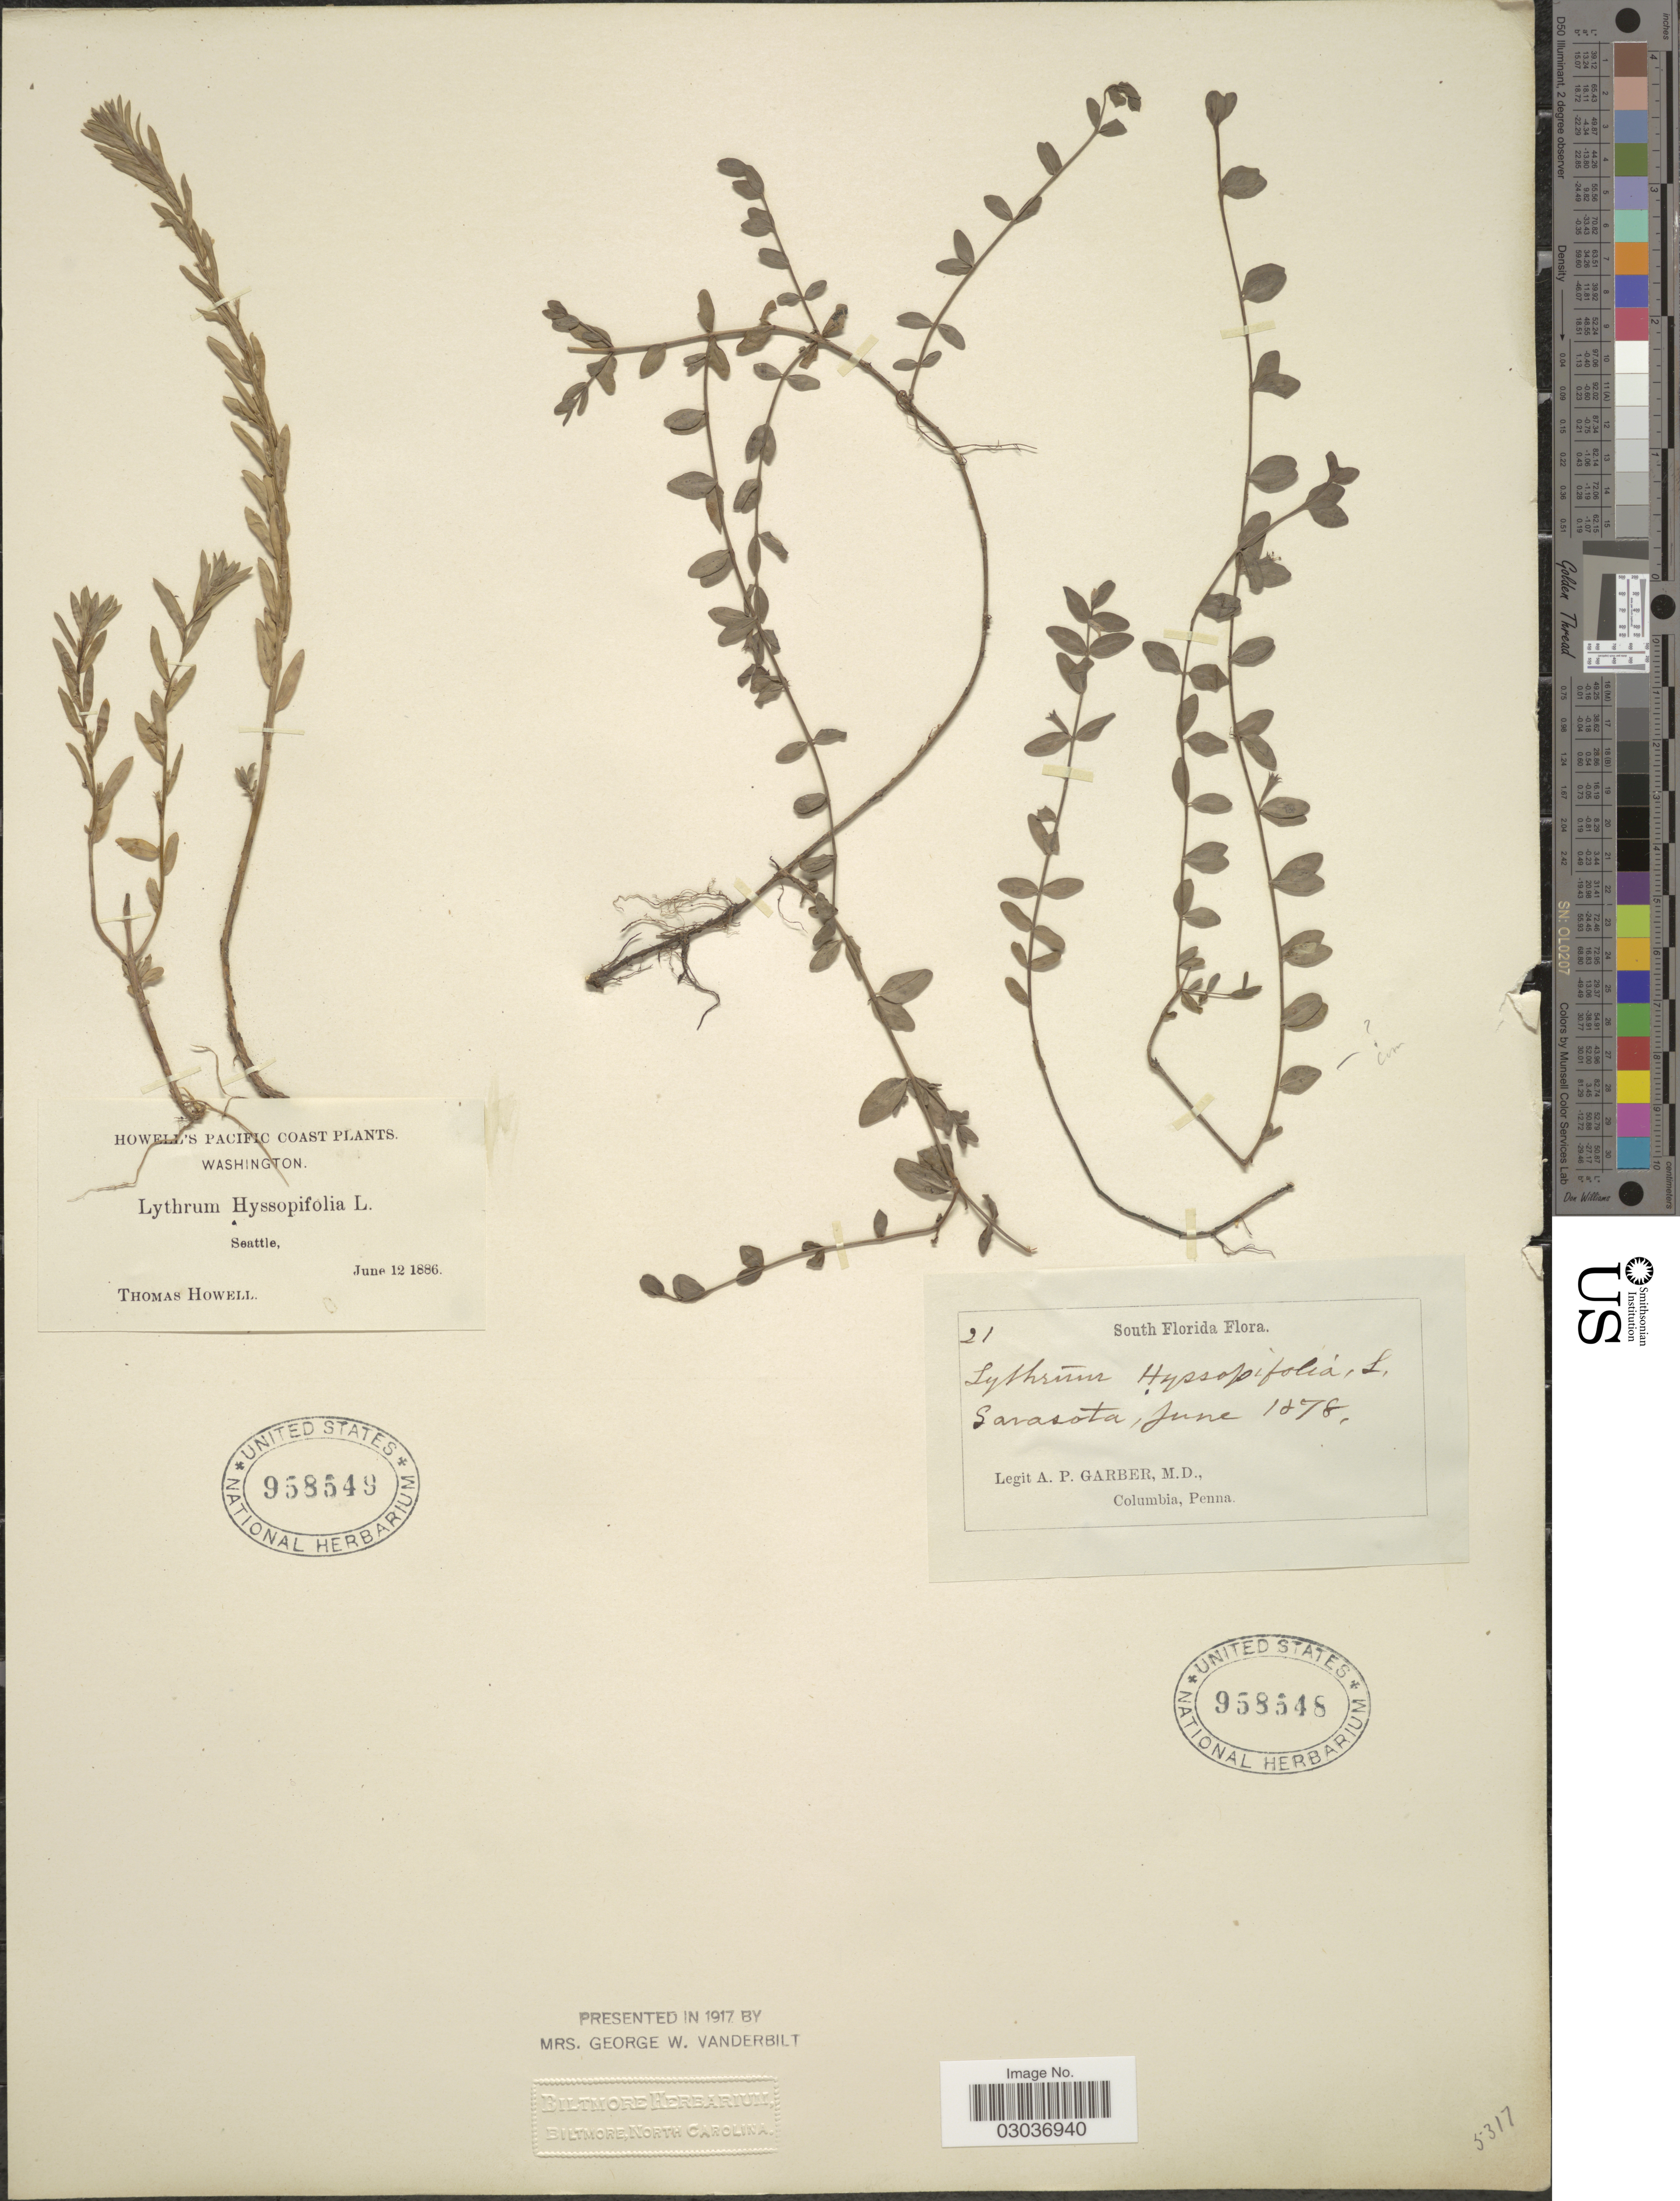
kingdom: Plantae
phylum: Tracheophyta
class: Magnoliopsida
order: Myrtales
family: Lythraceae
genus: Lythrum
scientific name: Lythrum hyssopifolia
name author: L.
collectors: T. Howell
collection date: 1886-06-12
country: United States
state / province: Washington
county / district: King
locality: Howell's Pacific Coast, Seattle.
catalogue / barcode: US 958549